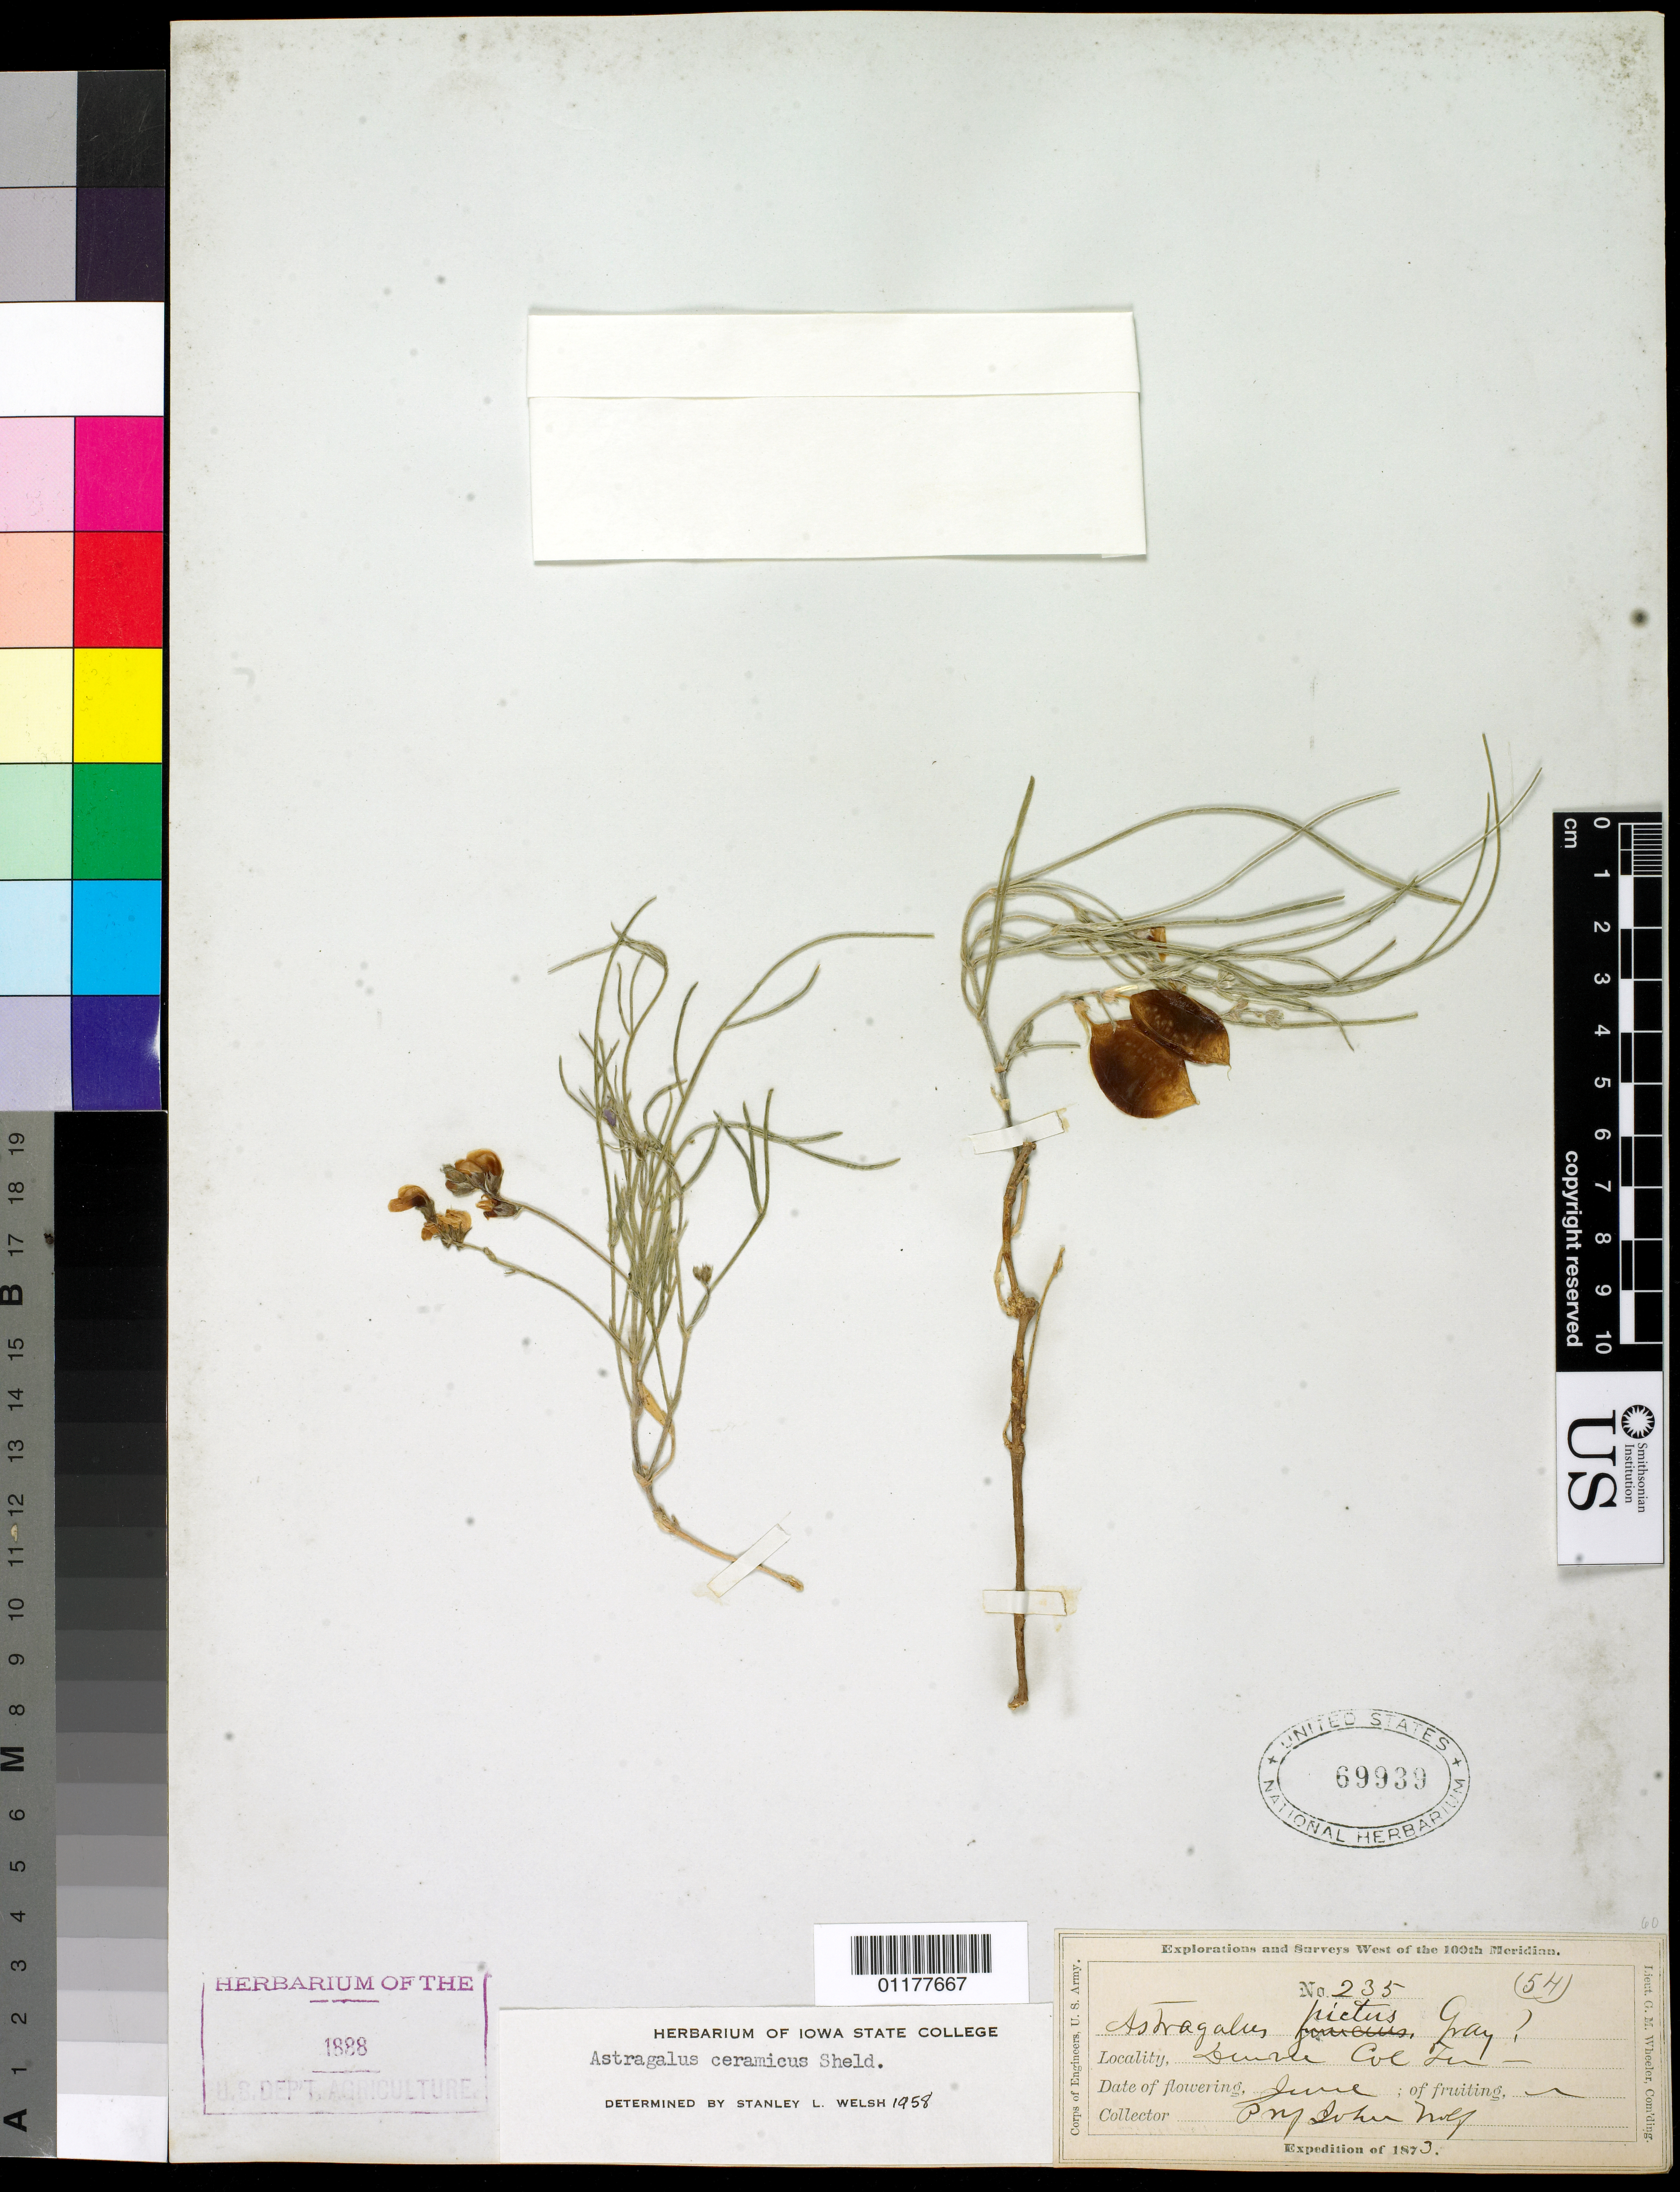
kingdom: Plantae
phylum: Tracheophyta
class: Magnoliopsida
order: Fabales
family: Fabaceae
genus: Astragalus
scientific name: Astragalus ceramicus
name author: E. Sheld.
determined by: Welsh, Stanley L., (BRY), Brigham Young University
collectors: J. Wolf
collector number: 235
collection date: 1873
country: United States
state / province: Colorado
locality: Denver.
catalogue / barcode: US 69939